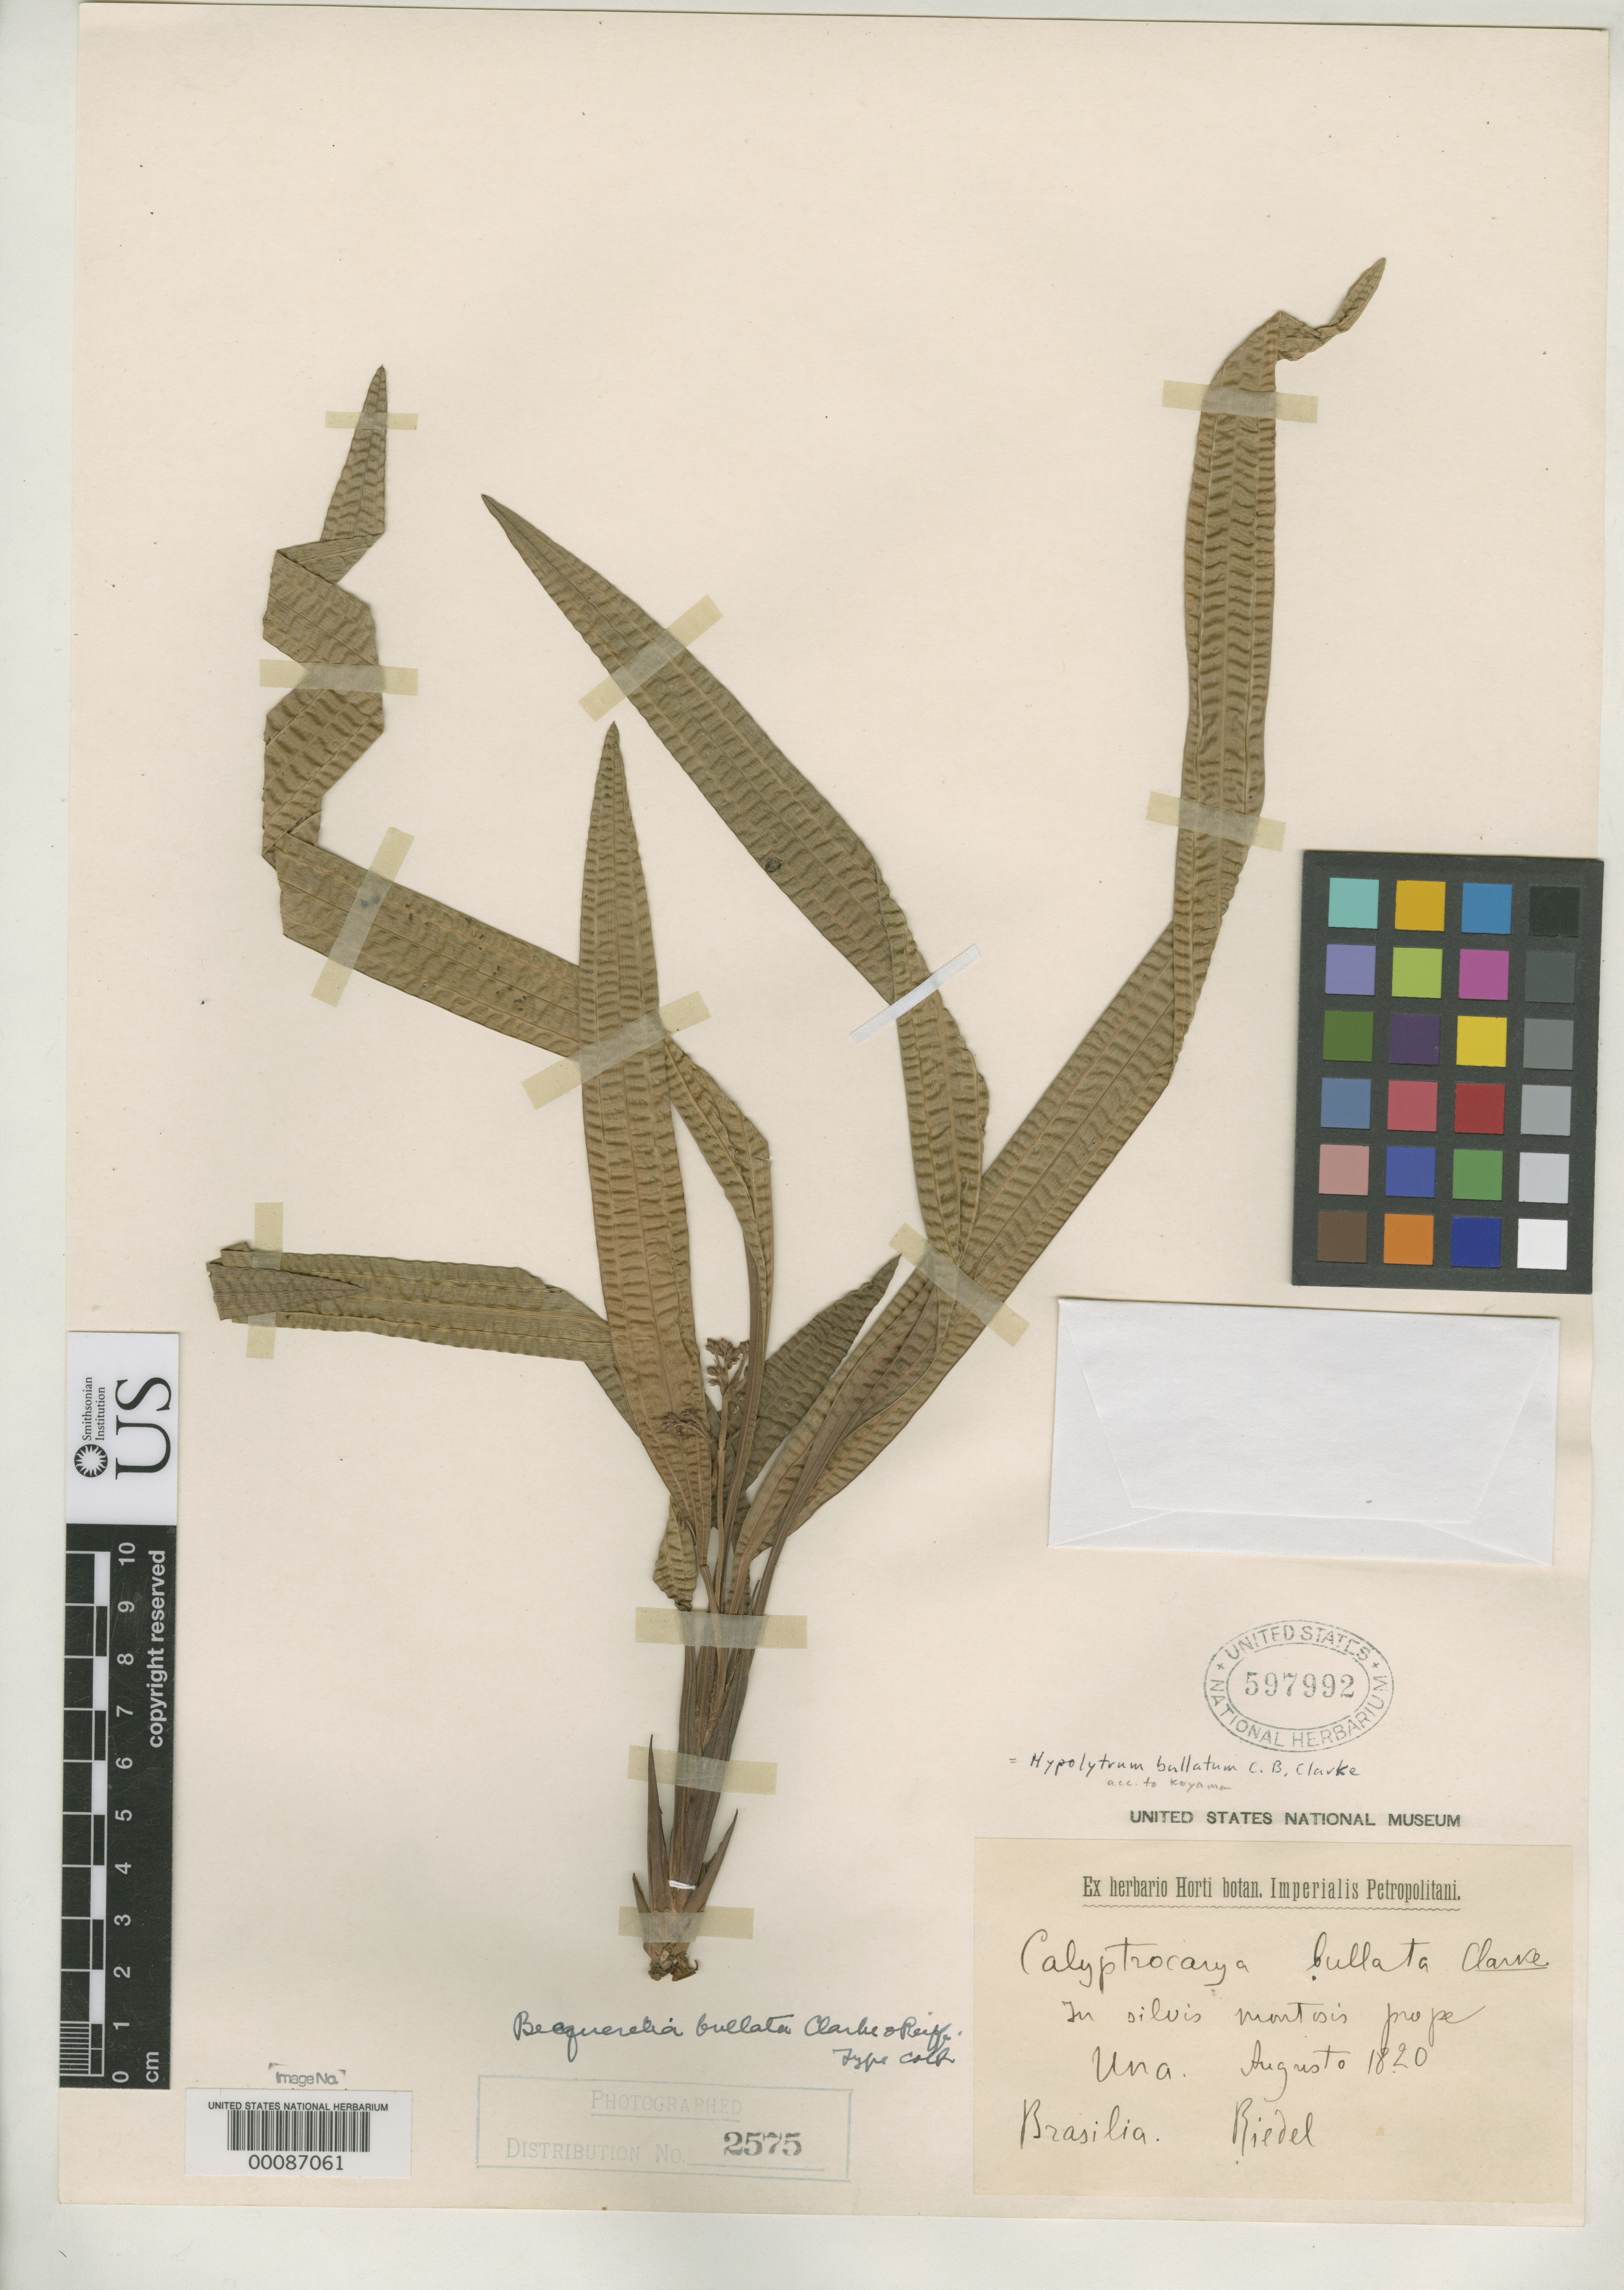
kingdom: Plantae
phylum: Tracheophyta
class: Liliopsida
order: Poales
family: Cyperaceae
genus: Becquerelia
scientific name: Becquerelia bullata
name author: C.B. Clarke & H. Pfeiff.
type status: Type Collection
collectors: L. Riedel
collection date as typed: Aug 1820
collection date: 1820-08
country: Brazil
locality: Una.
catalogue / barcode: US 597992